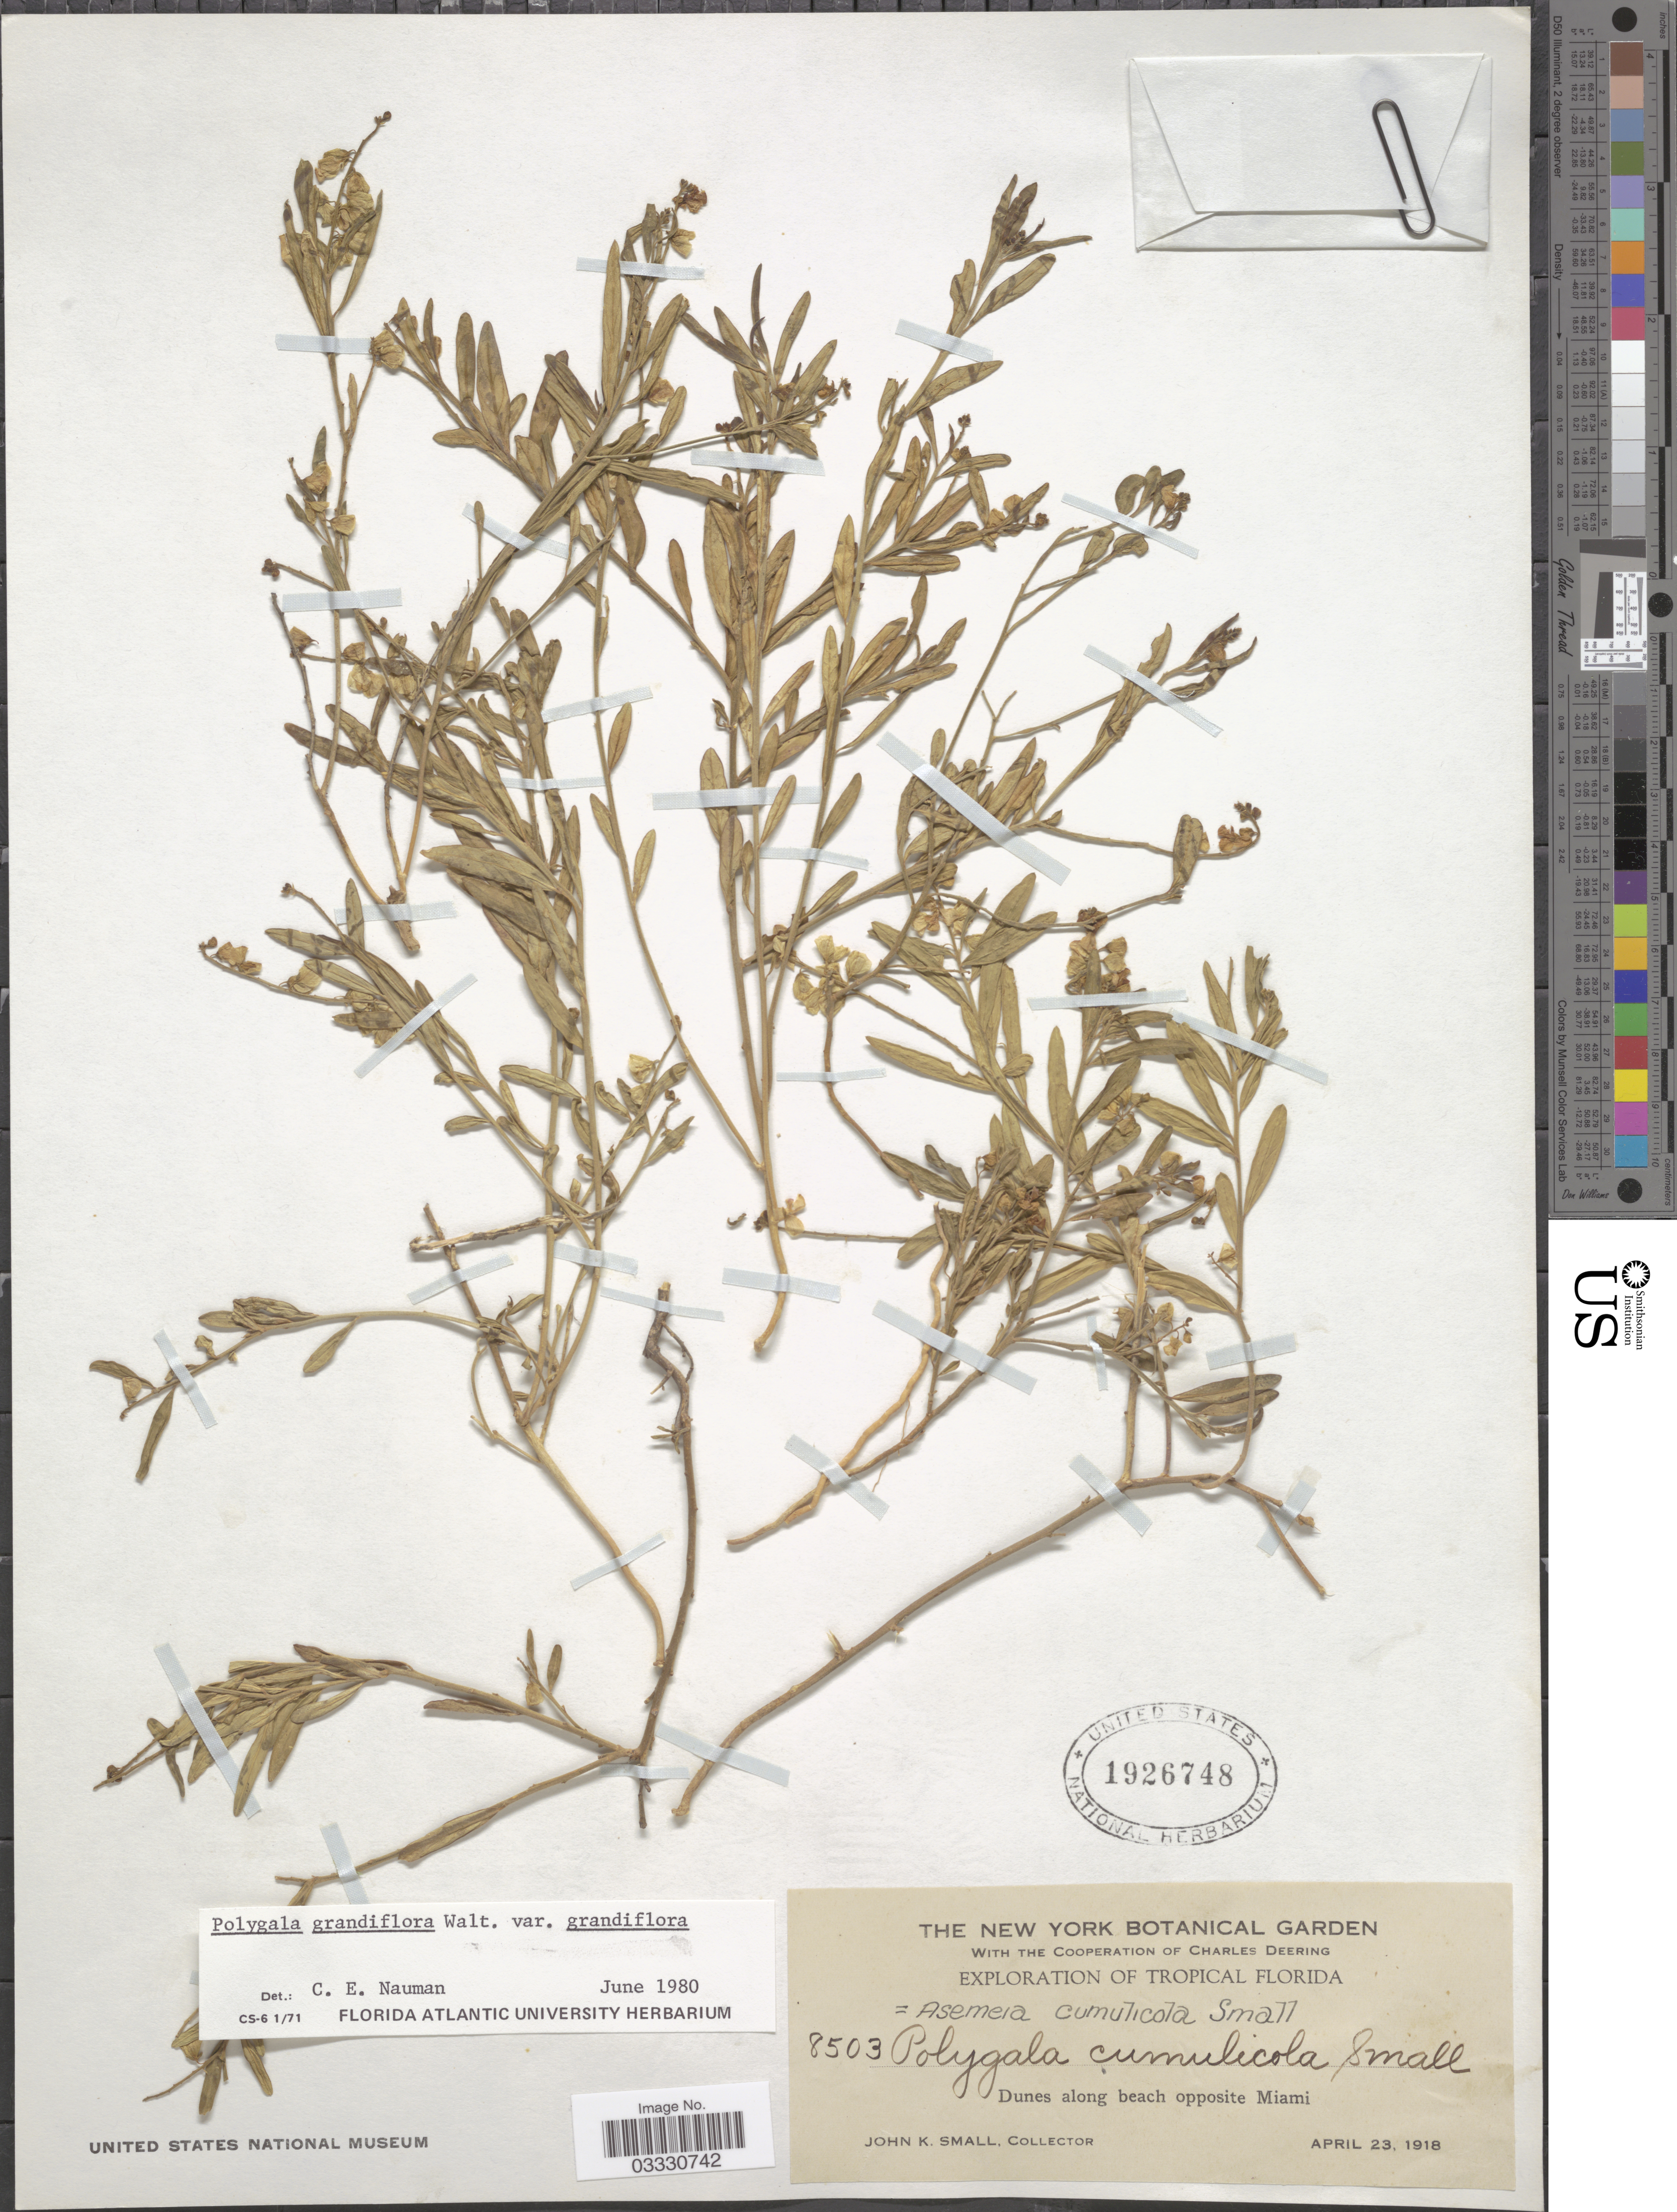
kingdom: Plantae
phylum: Tracheophyta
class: Magnoliopsida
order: Fabales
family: Polygalaceae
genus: Asemeia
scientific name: Asemeia grandiflora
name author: (Walter) Small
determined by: Strong, Mark T., (BOT), Smithsonian Institution - National Museum of Natural History (UNITED STATES)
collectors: J. K. Small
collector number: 8503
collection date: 1918-04-23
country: United States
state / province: Florida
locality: Tropical Florida. Dunes along beach opposite Miami.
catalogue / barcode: US 1926748